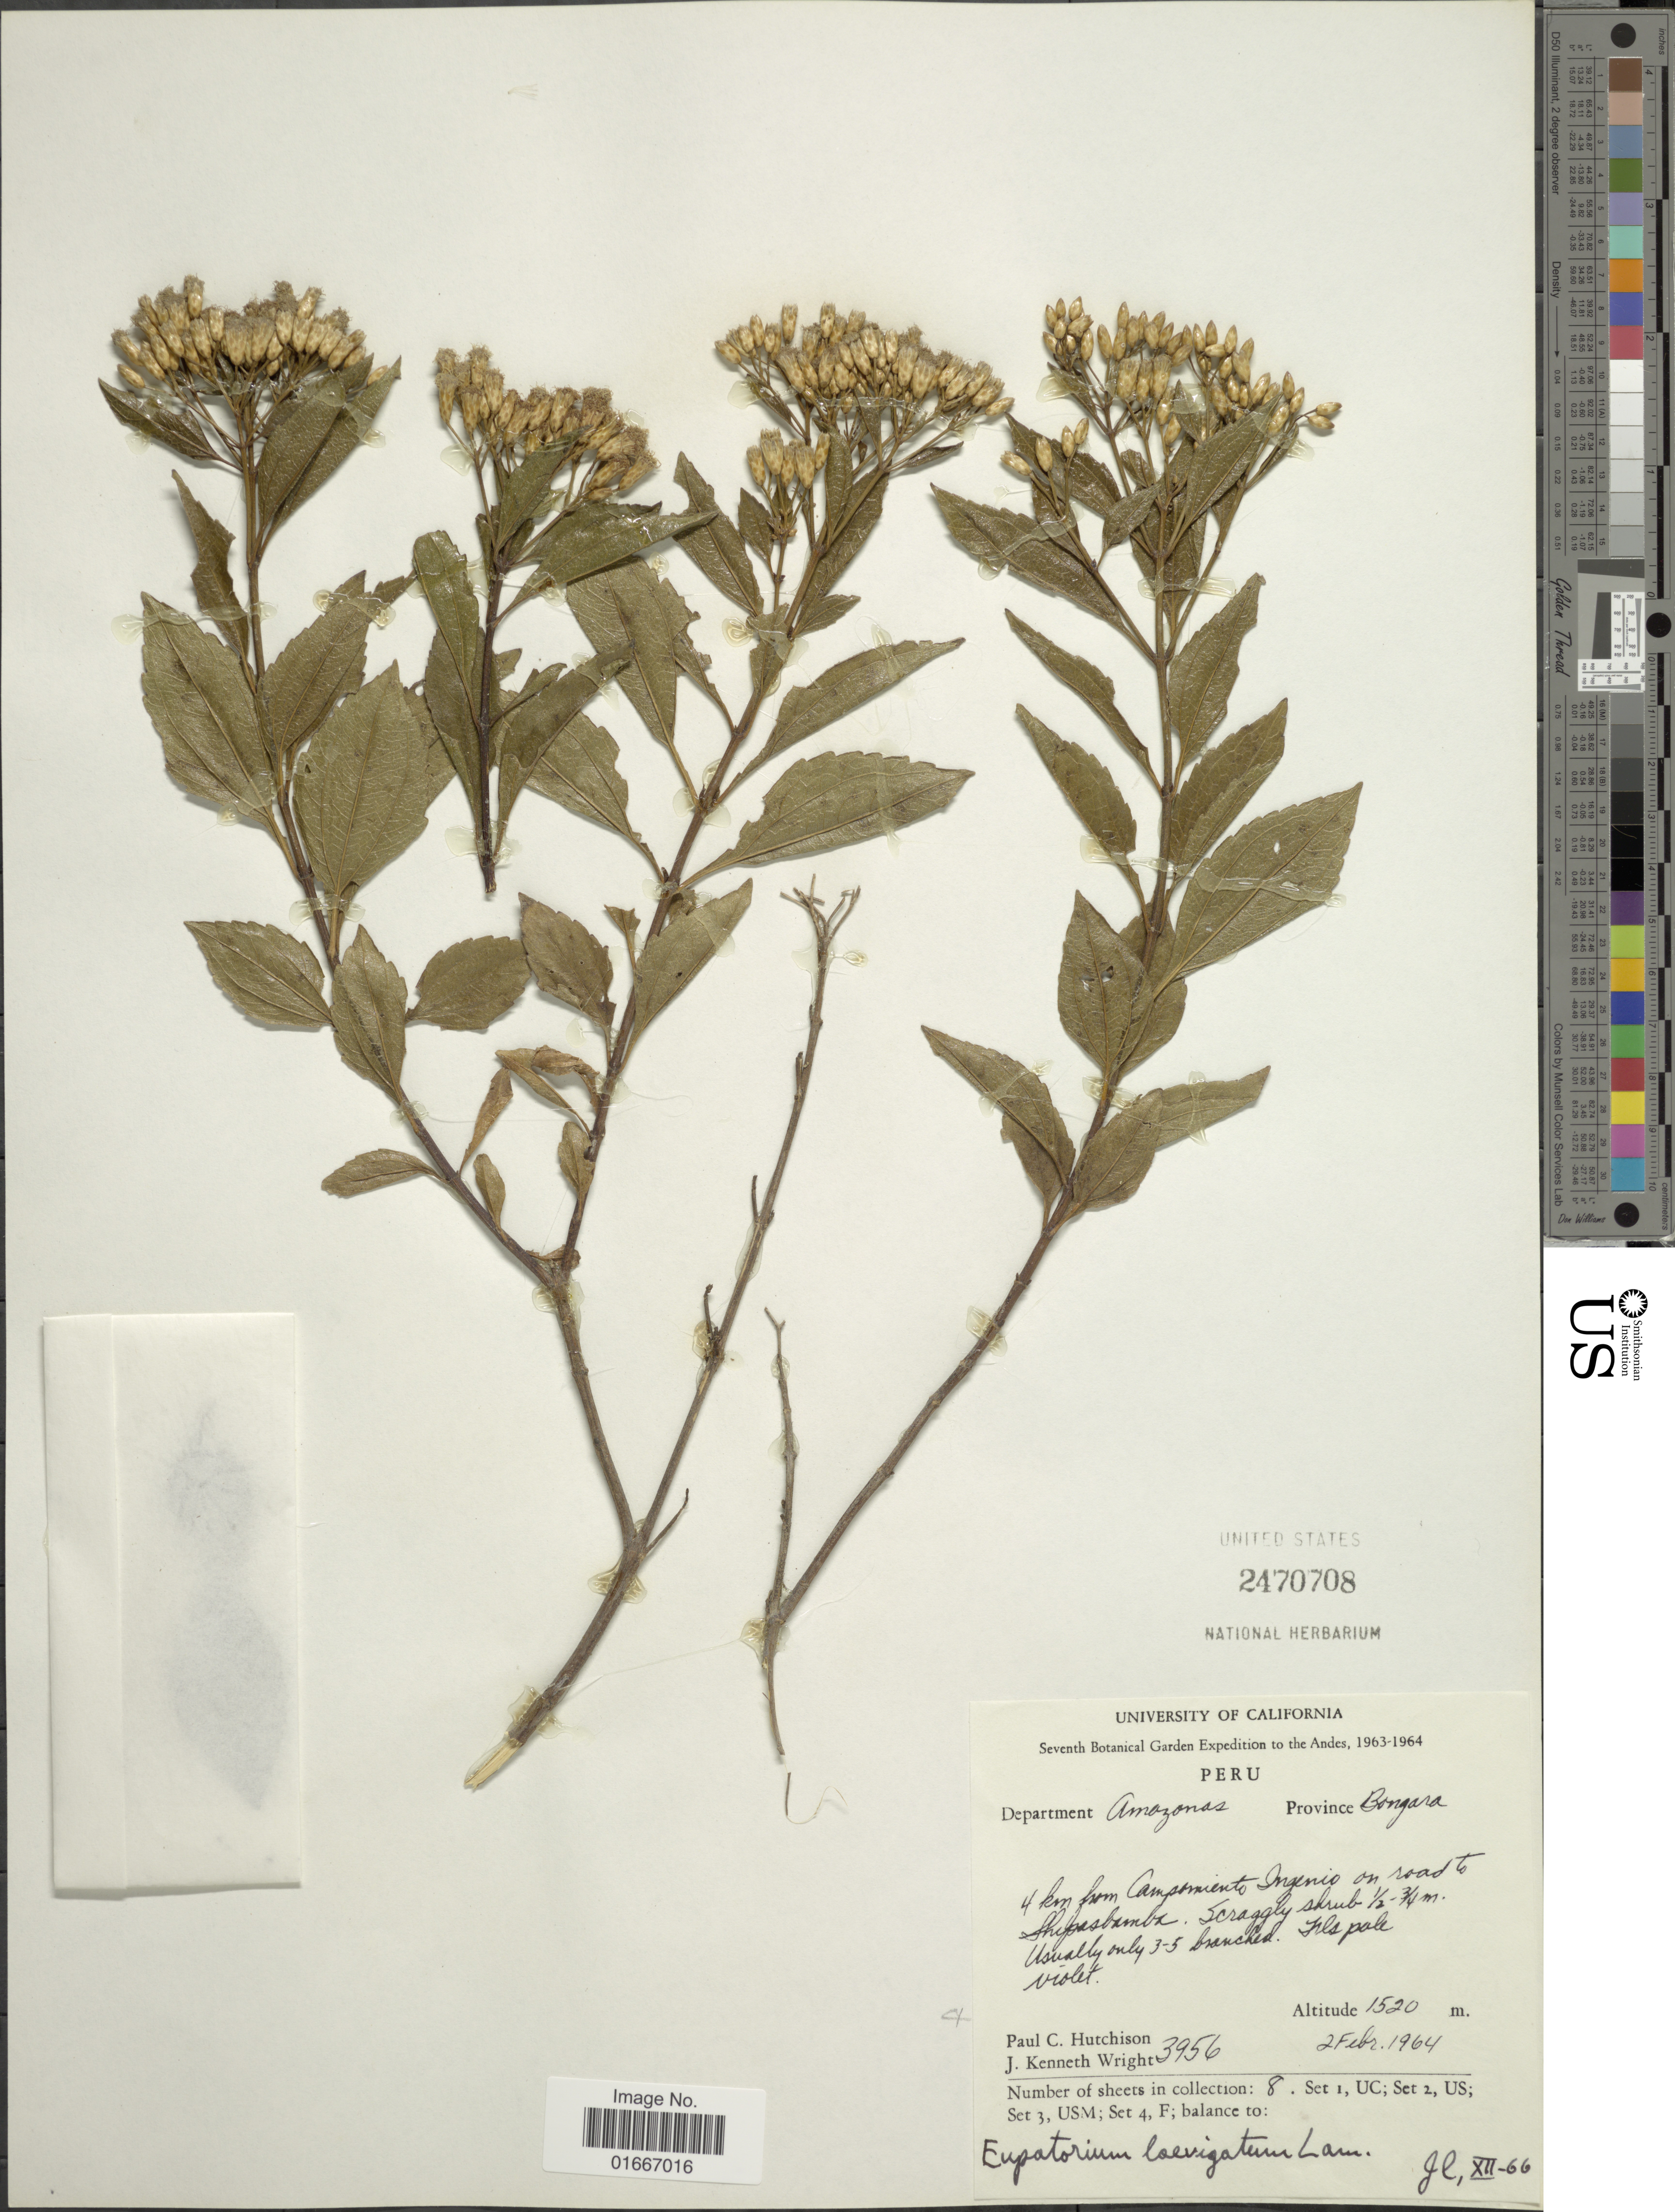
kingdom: Plantae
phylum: Tracheophyta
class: Magnoliopsida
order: Asterales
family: Asteraceae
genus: Chromolaena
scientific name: Chromolaena laevigata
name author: (Lam.) R.M. King & H. Rob.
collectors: P. C. Hutchison & J. K. Wright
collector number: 3956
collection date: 1964-02-02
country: Peru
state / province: Amazonas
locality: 4 km. from Campomiento Ingenio on road to Shipasbamba, Province Bongara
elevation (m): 1520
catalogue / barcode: US 2470708